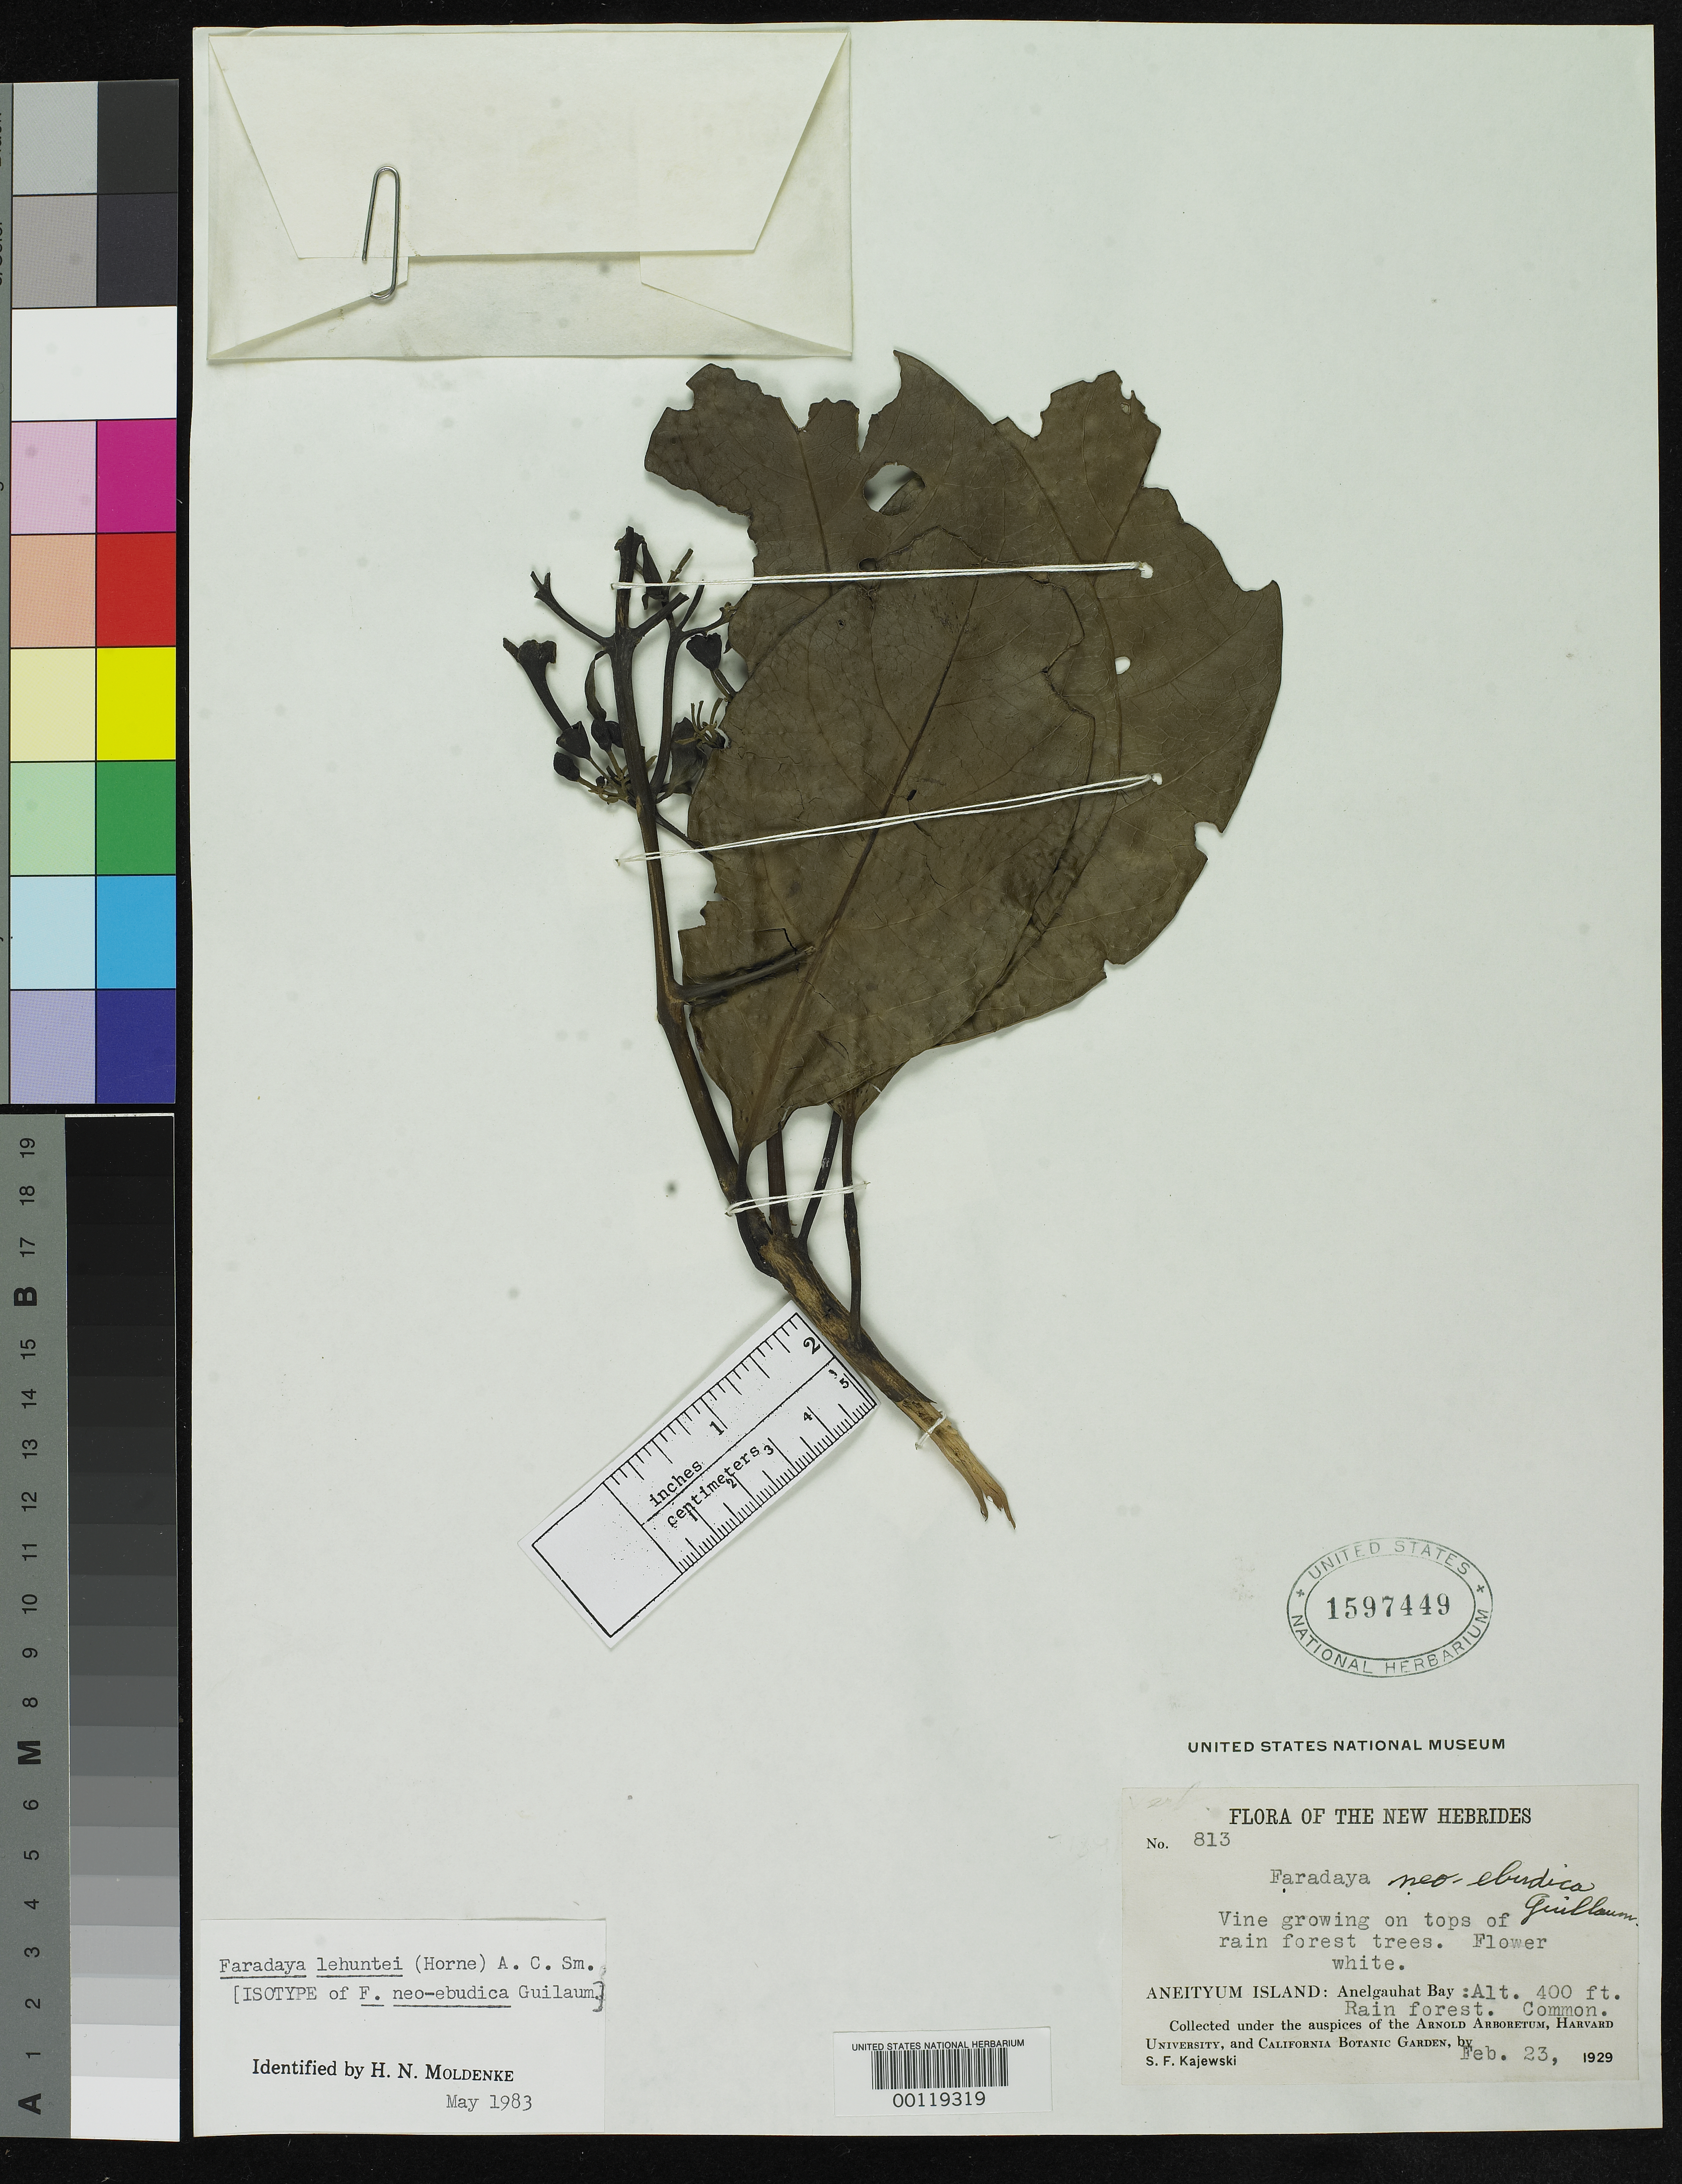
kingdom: Plantae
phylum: Tracheophyta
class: Magnoliopsida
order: Lamiales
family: Lamiaceae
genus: Faradaya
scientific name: Faradaya neo-ebudica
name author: Guillaumin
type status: Isotype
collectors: S. Kajewski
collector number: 813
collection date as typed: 23 Feb 1929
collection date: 1929-02-23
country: Vanuatu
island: Anatom [Aneityum]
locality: Anelgauhat Bay.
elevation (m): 122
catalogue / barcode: US 1597449